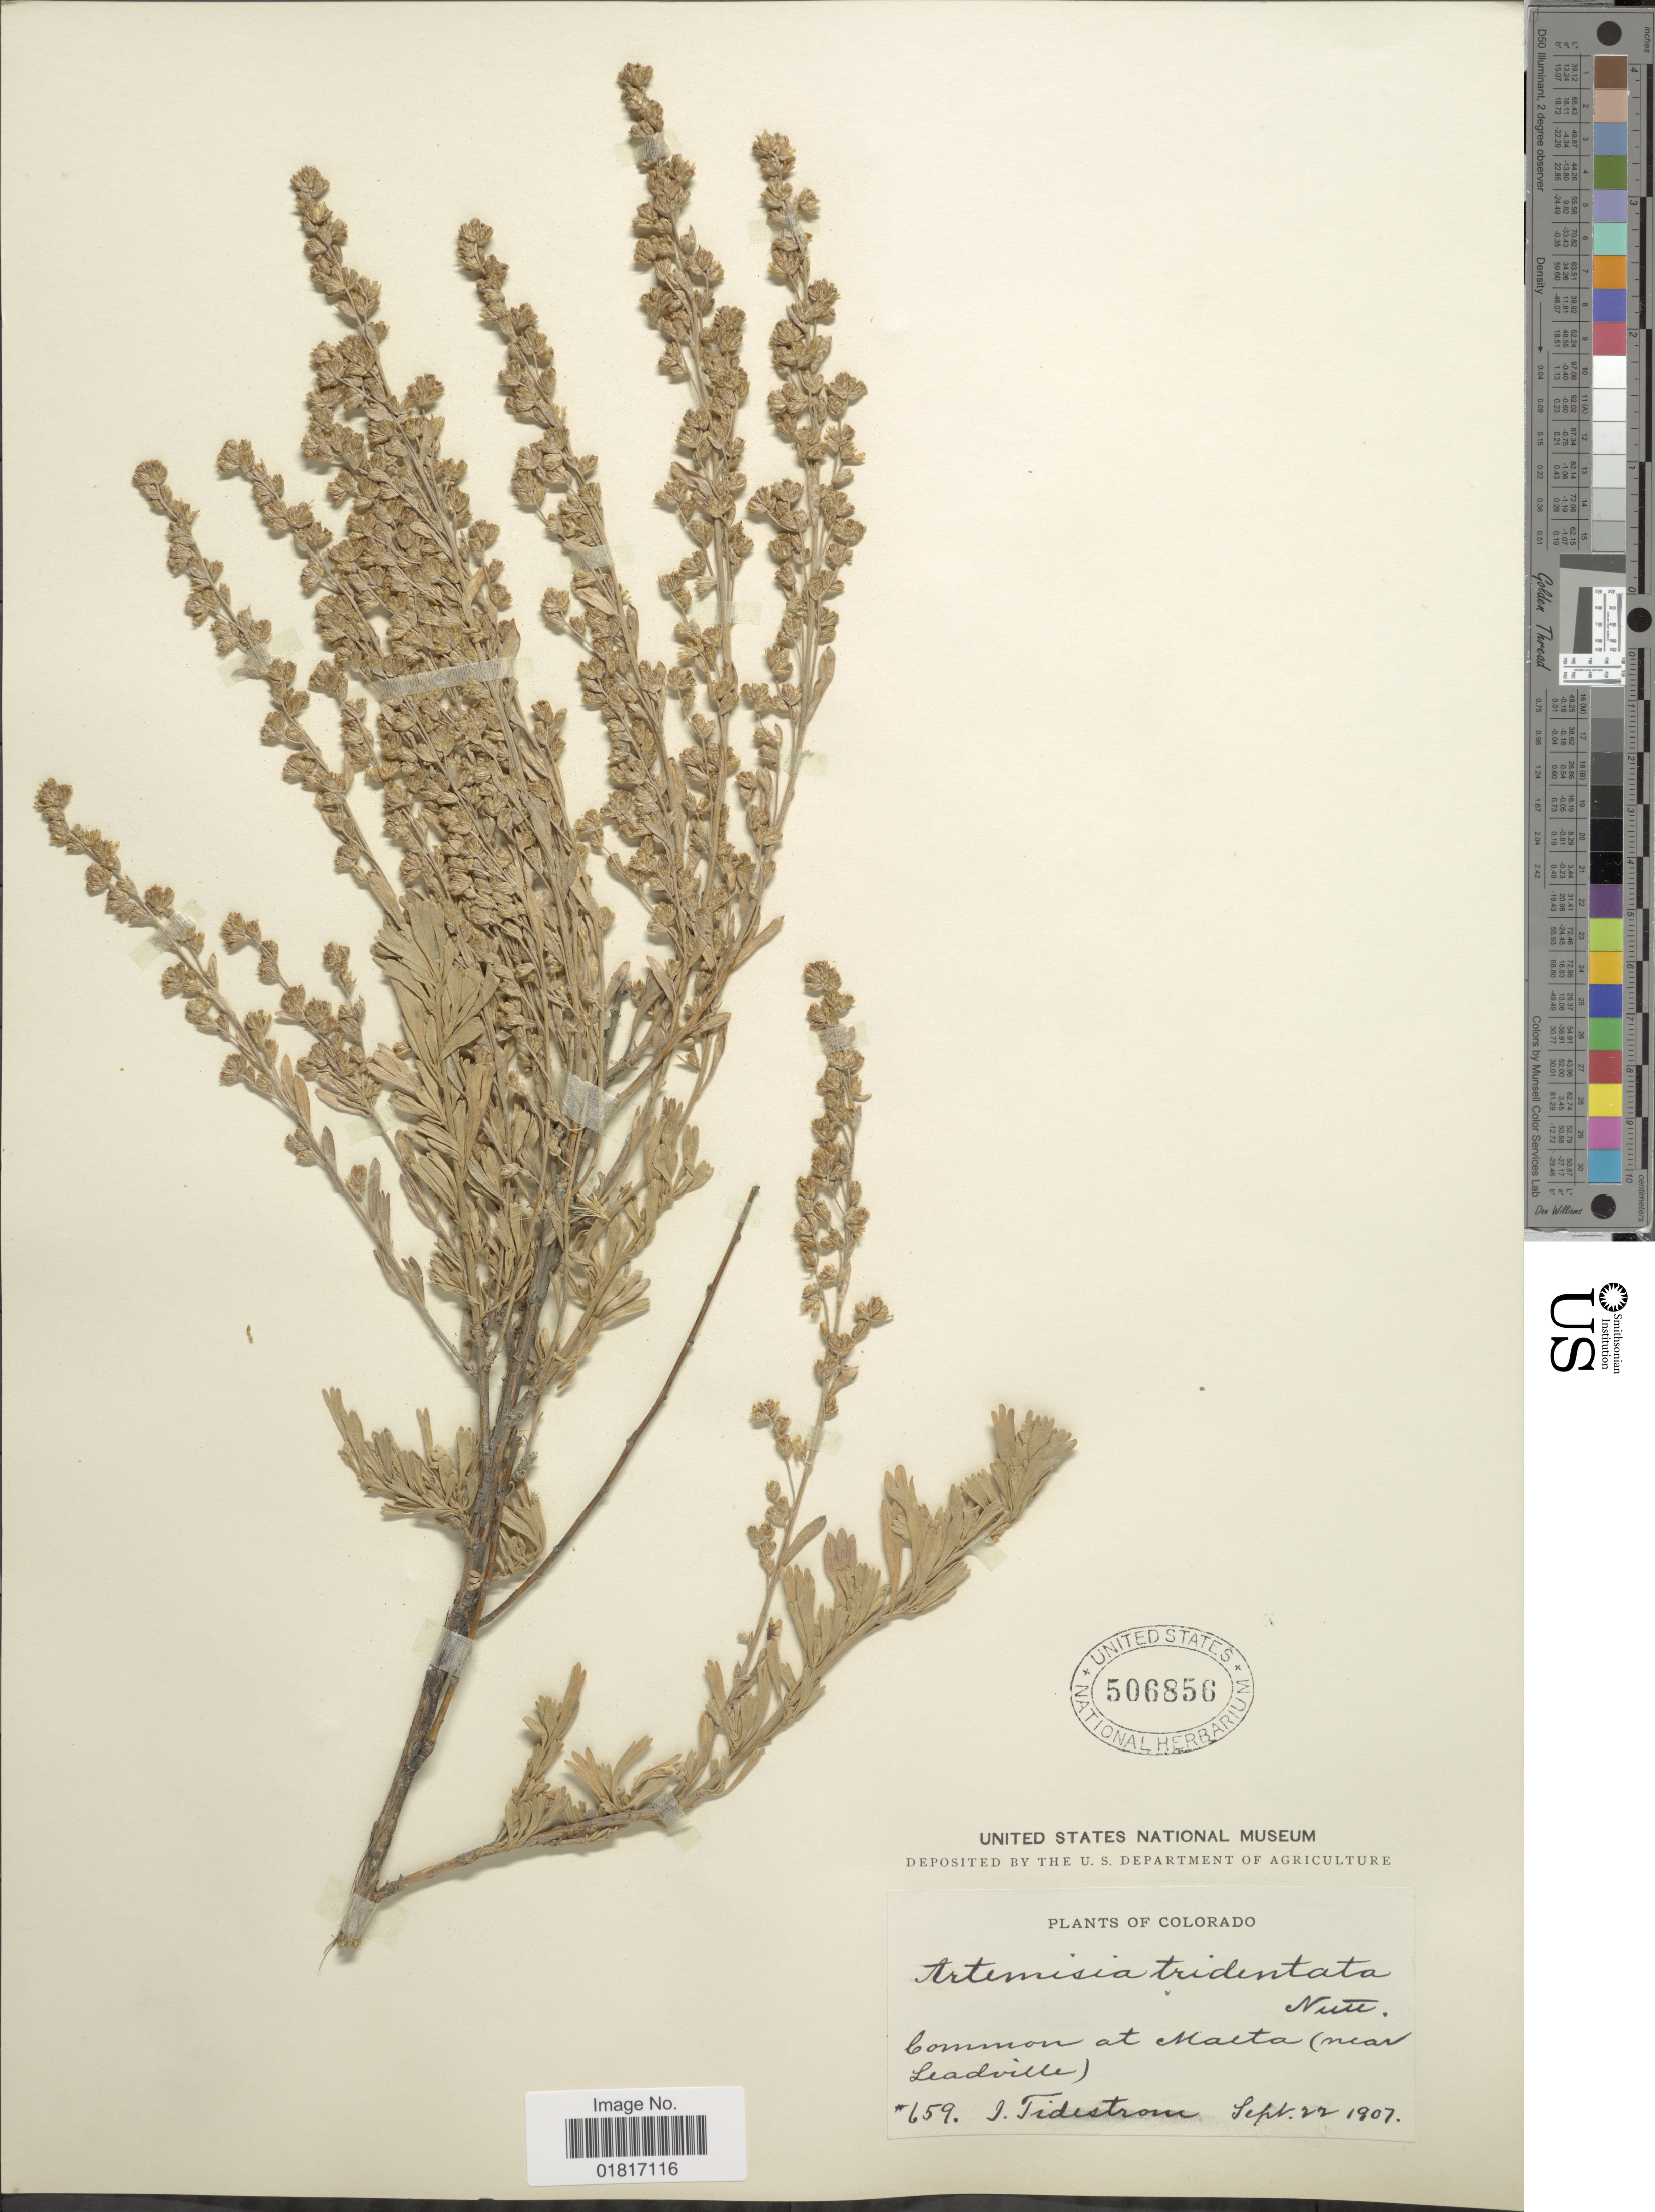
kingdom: Plantae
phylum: Tracheophyta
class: Magnoliopsida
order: Asterales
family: Asteraceae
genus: Artemisia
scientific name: Artemisia tridentata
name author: Nutt.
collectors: I. F. Tidestrom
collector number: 659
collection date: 1907-09-22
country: United States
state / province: Colorado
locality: Common at Malta (near Leadville)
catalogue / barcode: US 506856